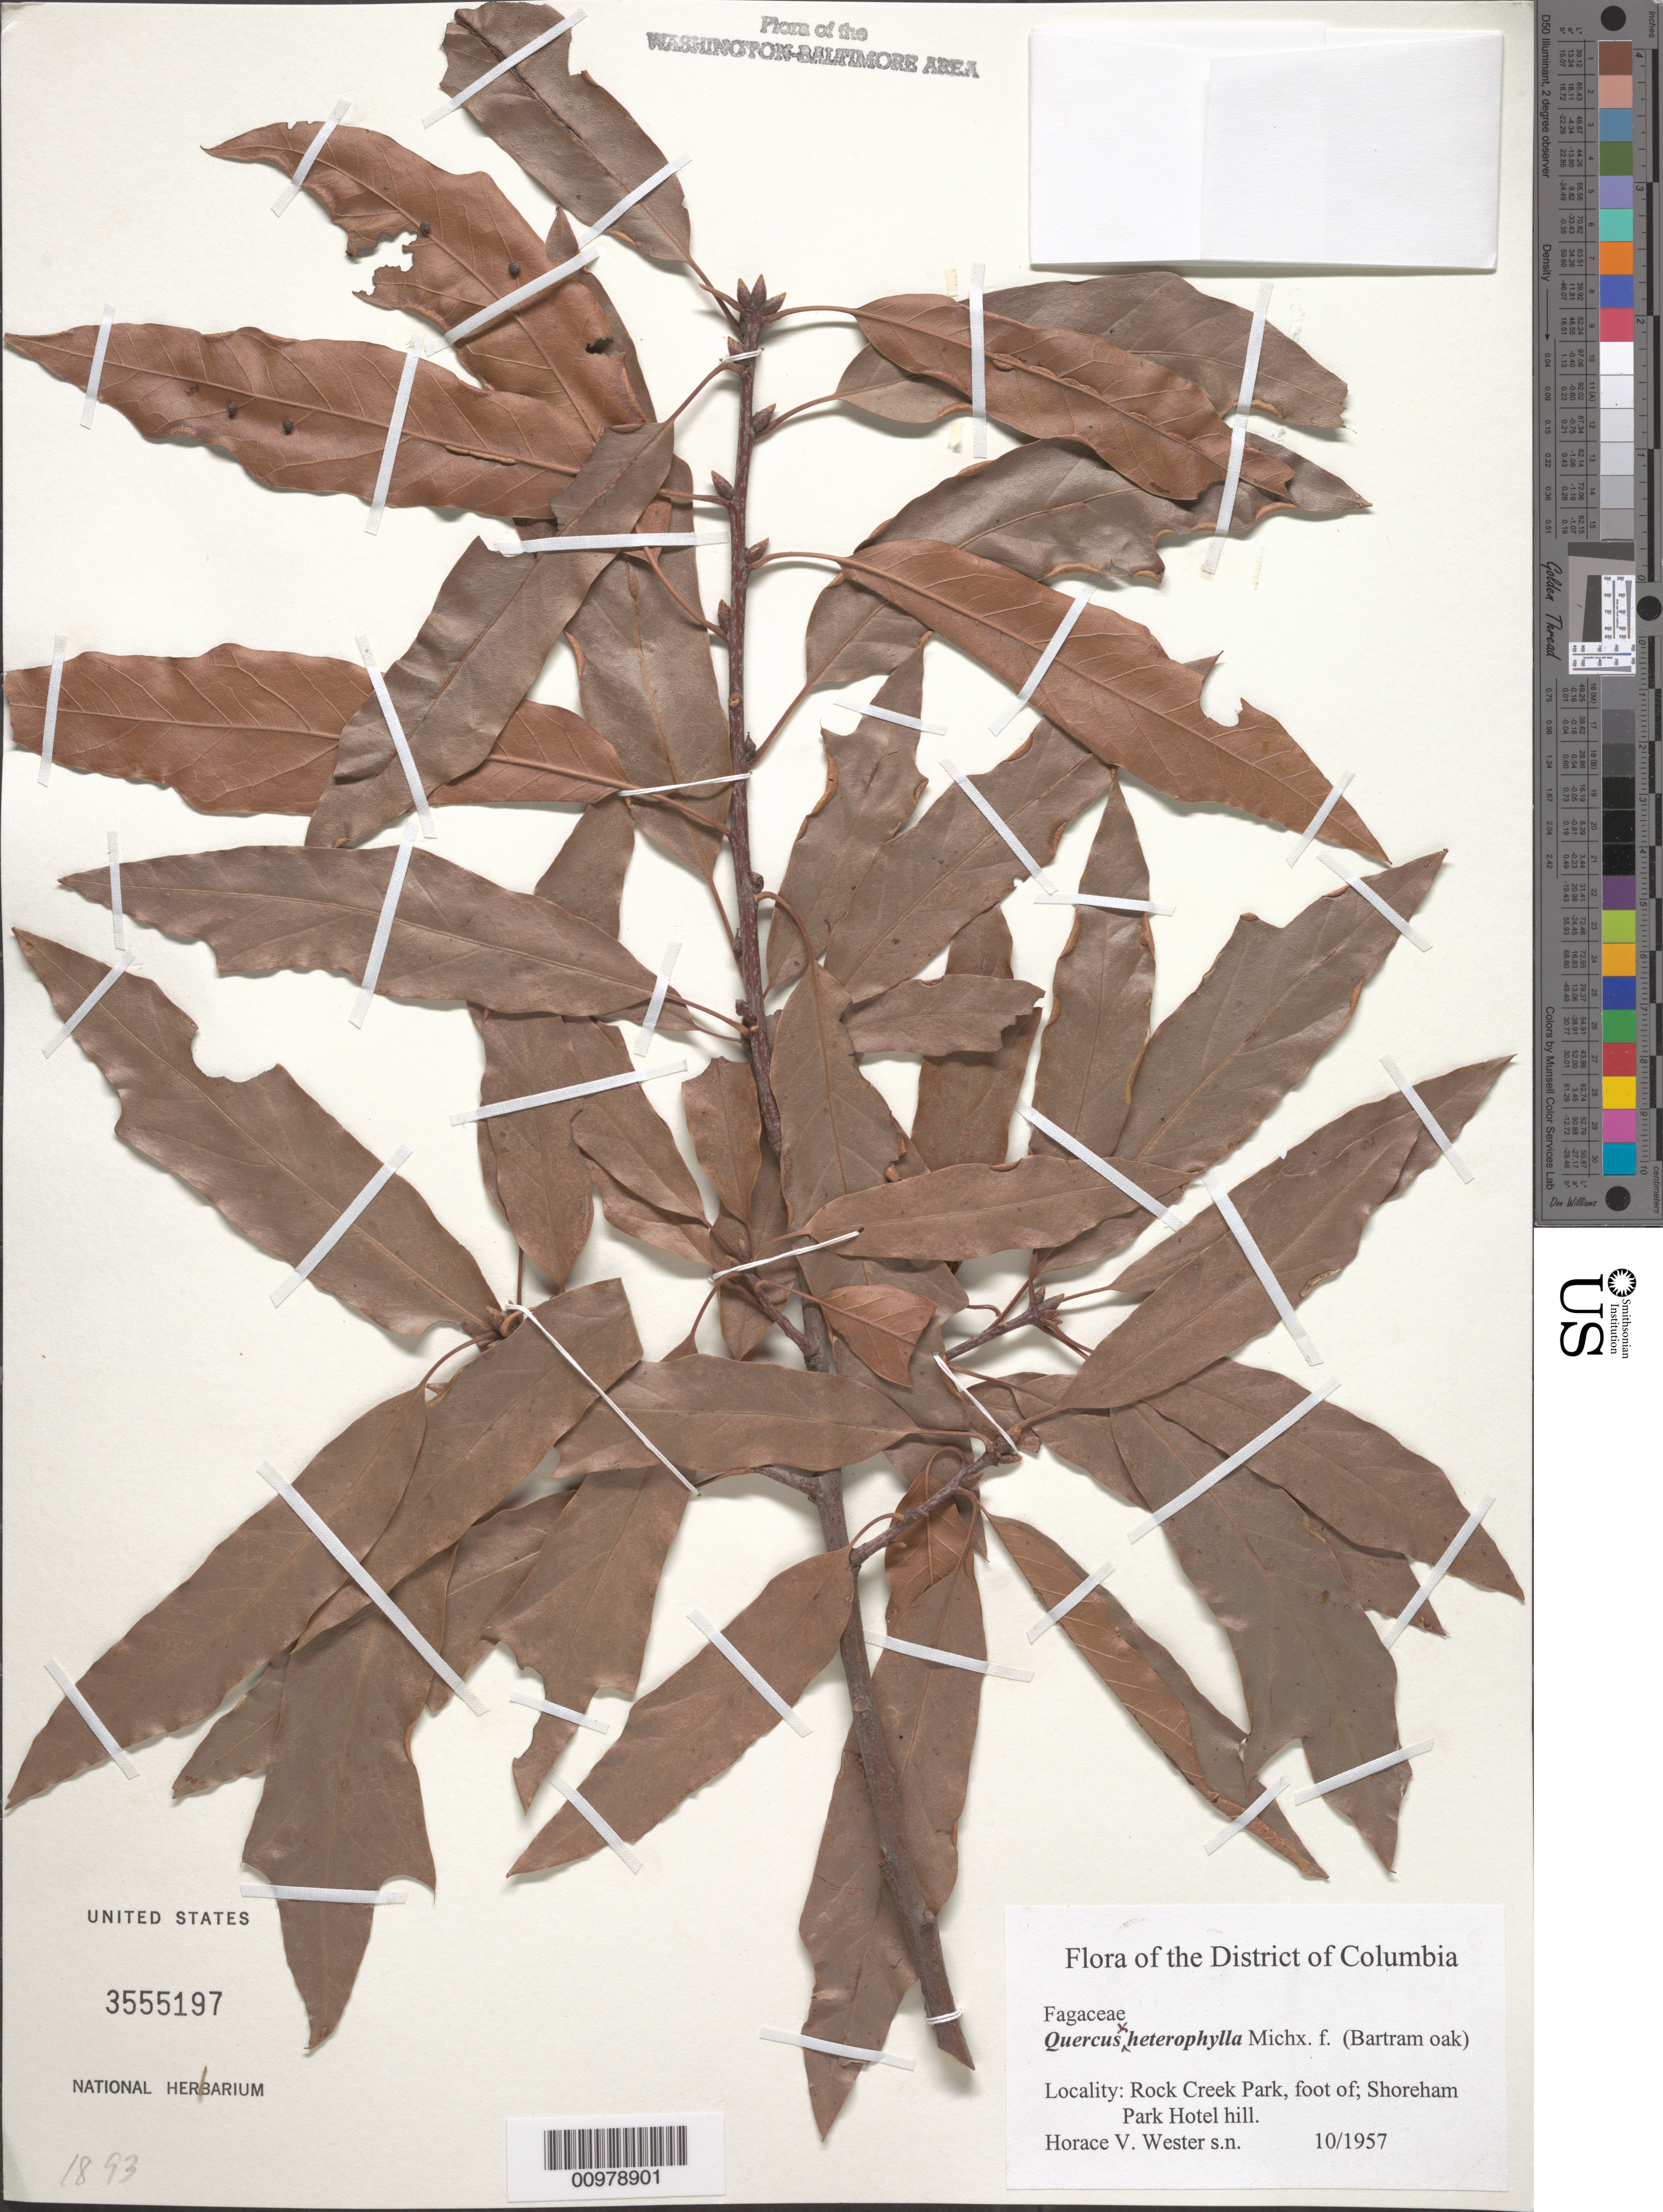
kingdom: Plantae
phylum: Tracheophyta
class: Magnoliopsida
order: Fagales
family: Fagaceae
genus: Quercus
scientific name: Quercus x heterophylla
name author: Michx.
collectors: H. Wester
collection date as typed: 10/1957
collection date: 1957-10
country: United States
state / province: District of Columbia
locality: Rock Creek Park, foot of; Shoreham Park Hotel hill.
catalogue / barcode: US 3555197